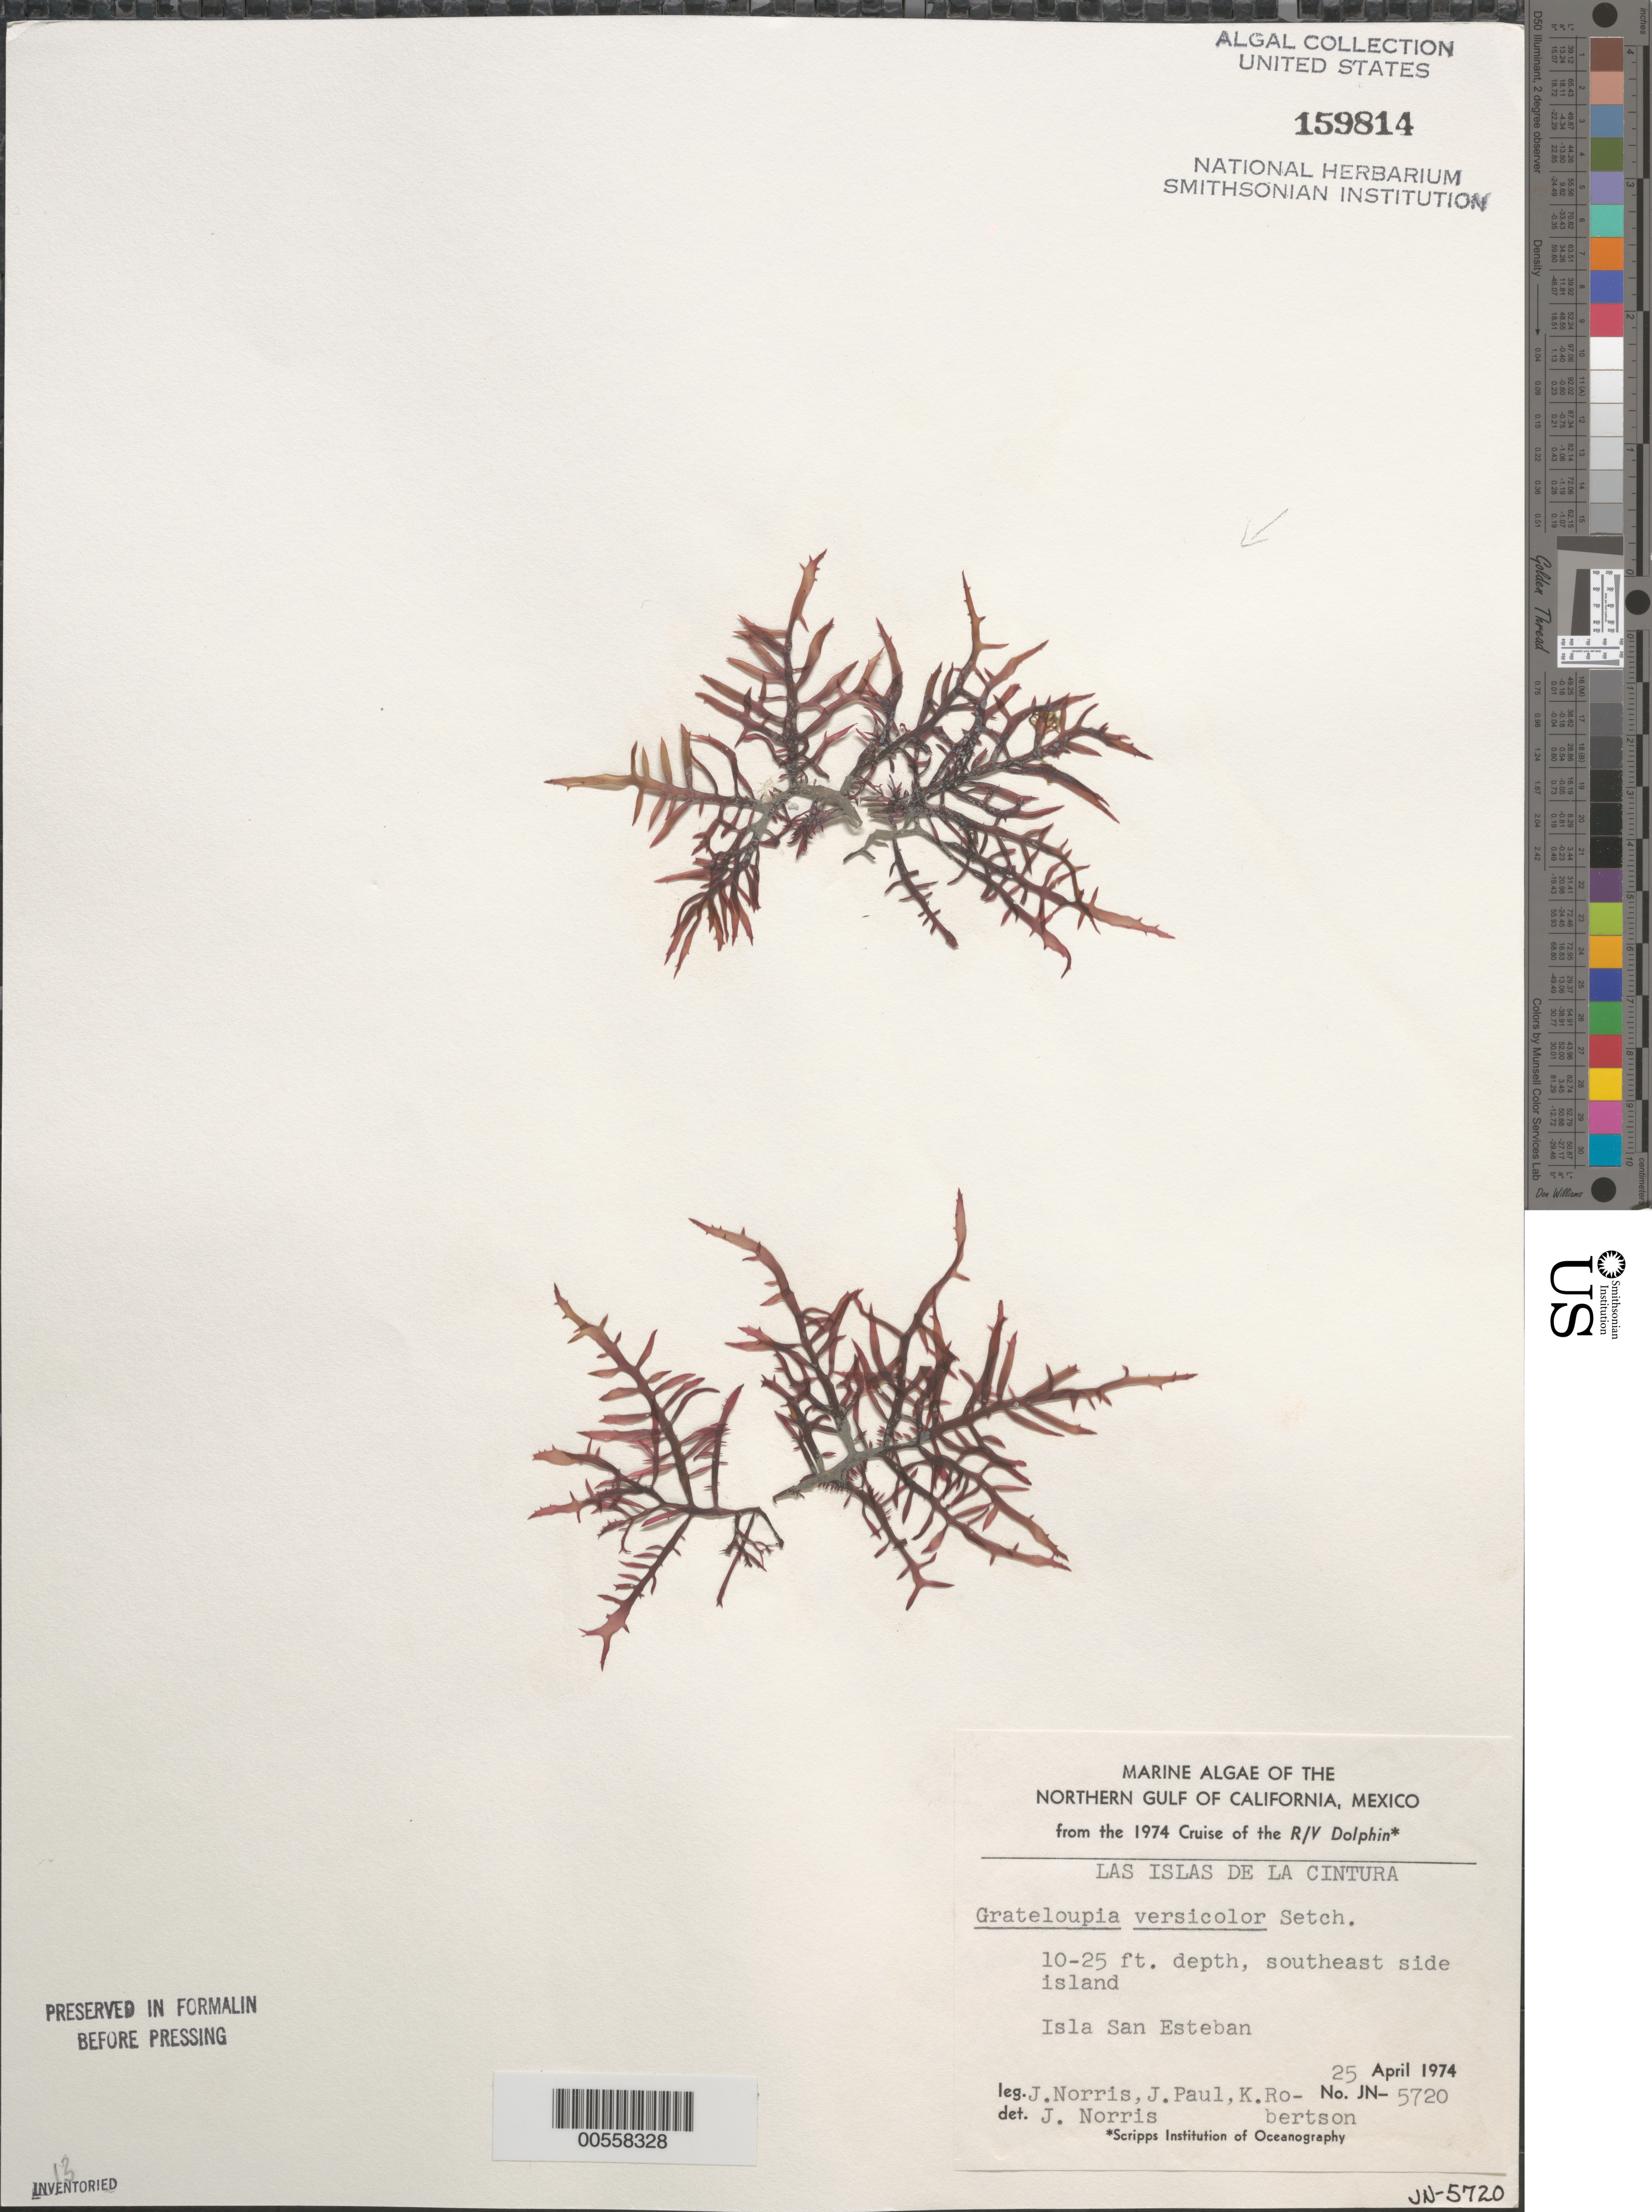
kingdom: Plantae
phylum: Rhodophyta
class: Florideophyceae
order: Halymeniales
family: Halymeniaceae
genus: Grateloupia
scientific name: Grateloupia versicolor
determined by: Norris, James N.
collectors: J. N. Norris, J. Paul & K. Robertson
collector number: JN-5720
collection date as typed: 25 Apr 1974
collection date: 1974-04-25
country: Mexico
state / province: Baja California Norte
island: Isla San Esteban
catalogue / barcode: US 159814